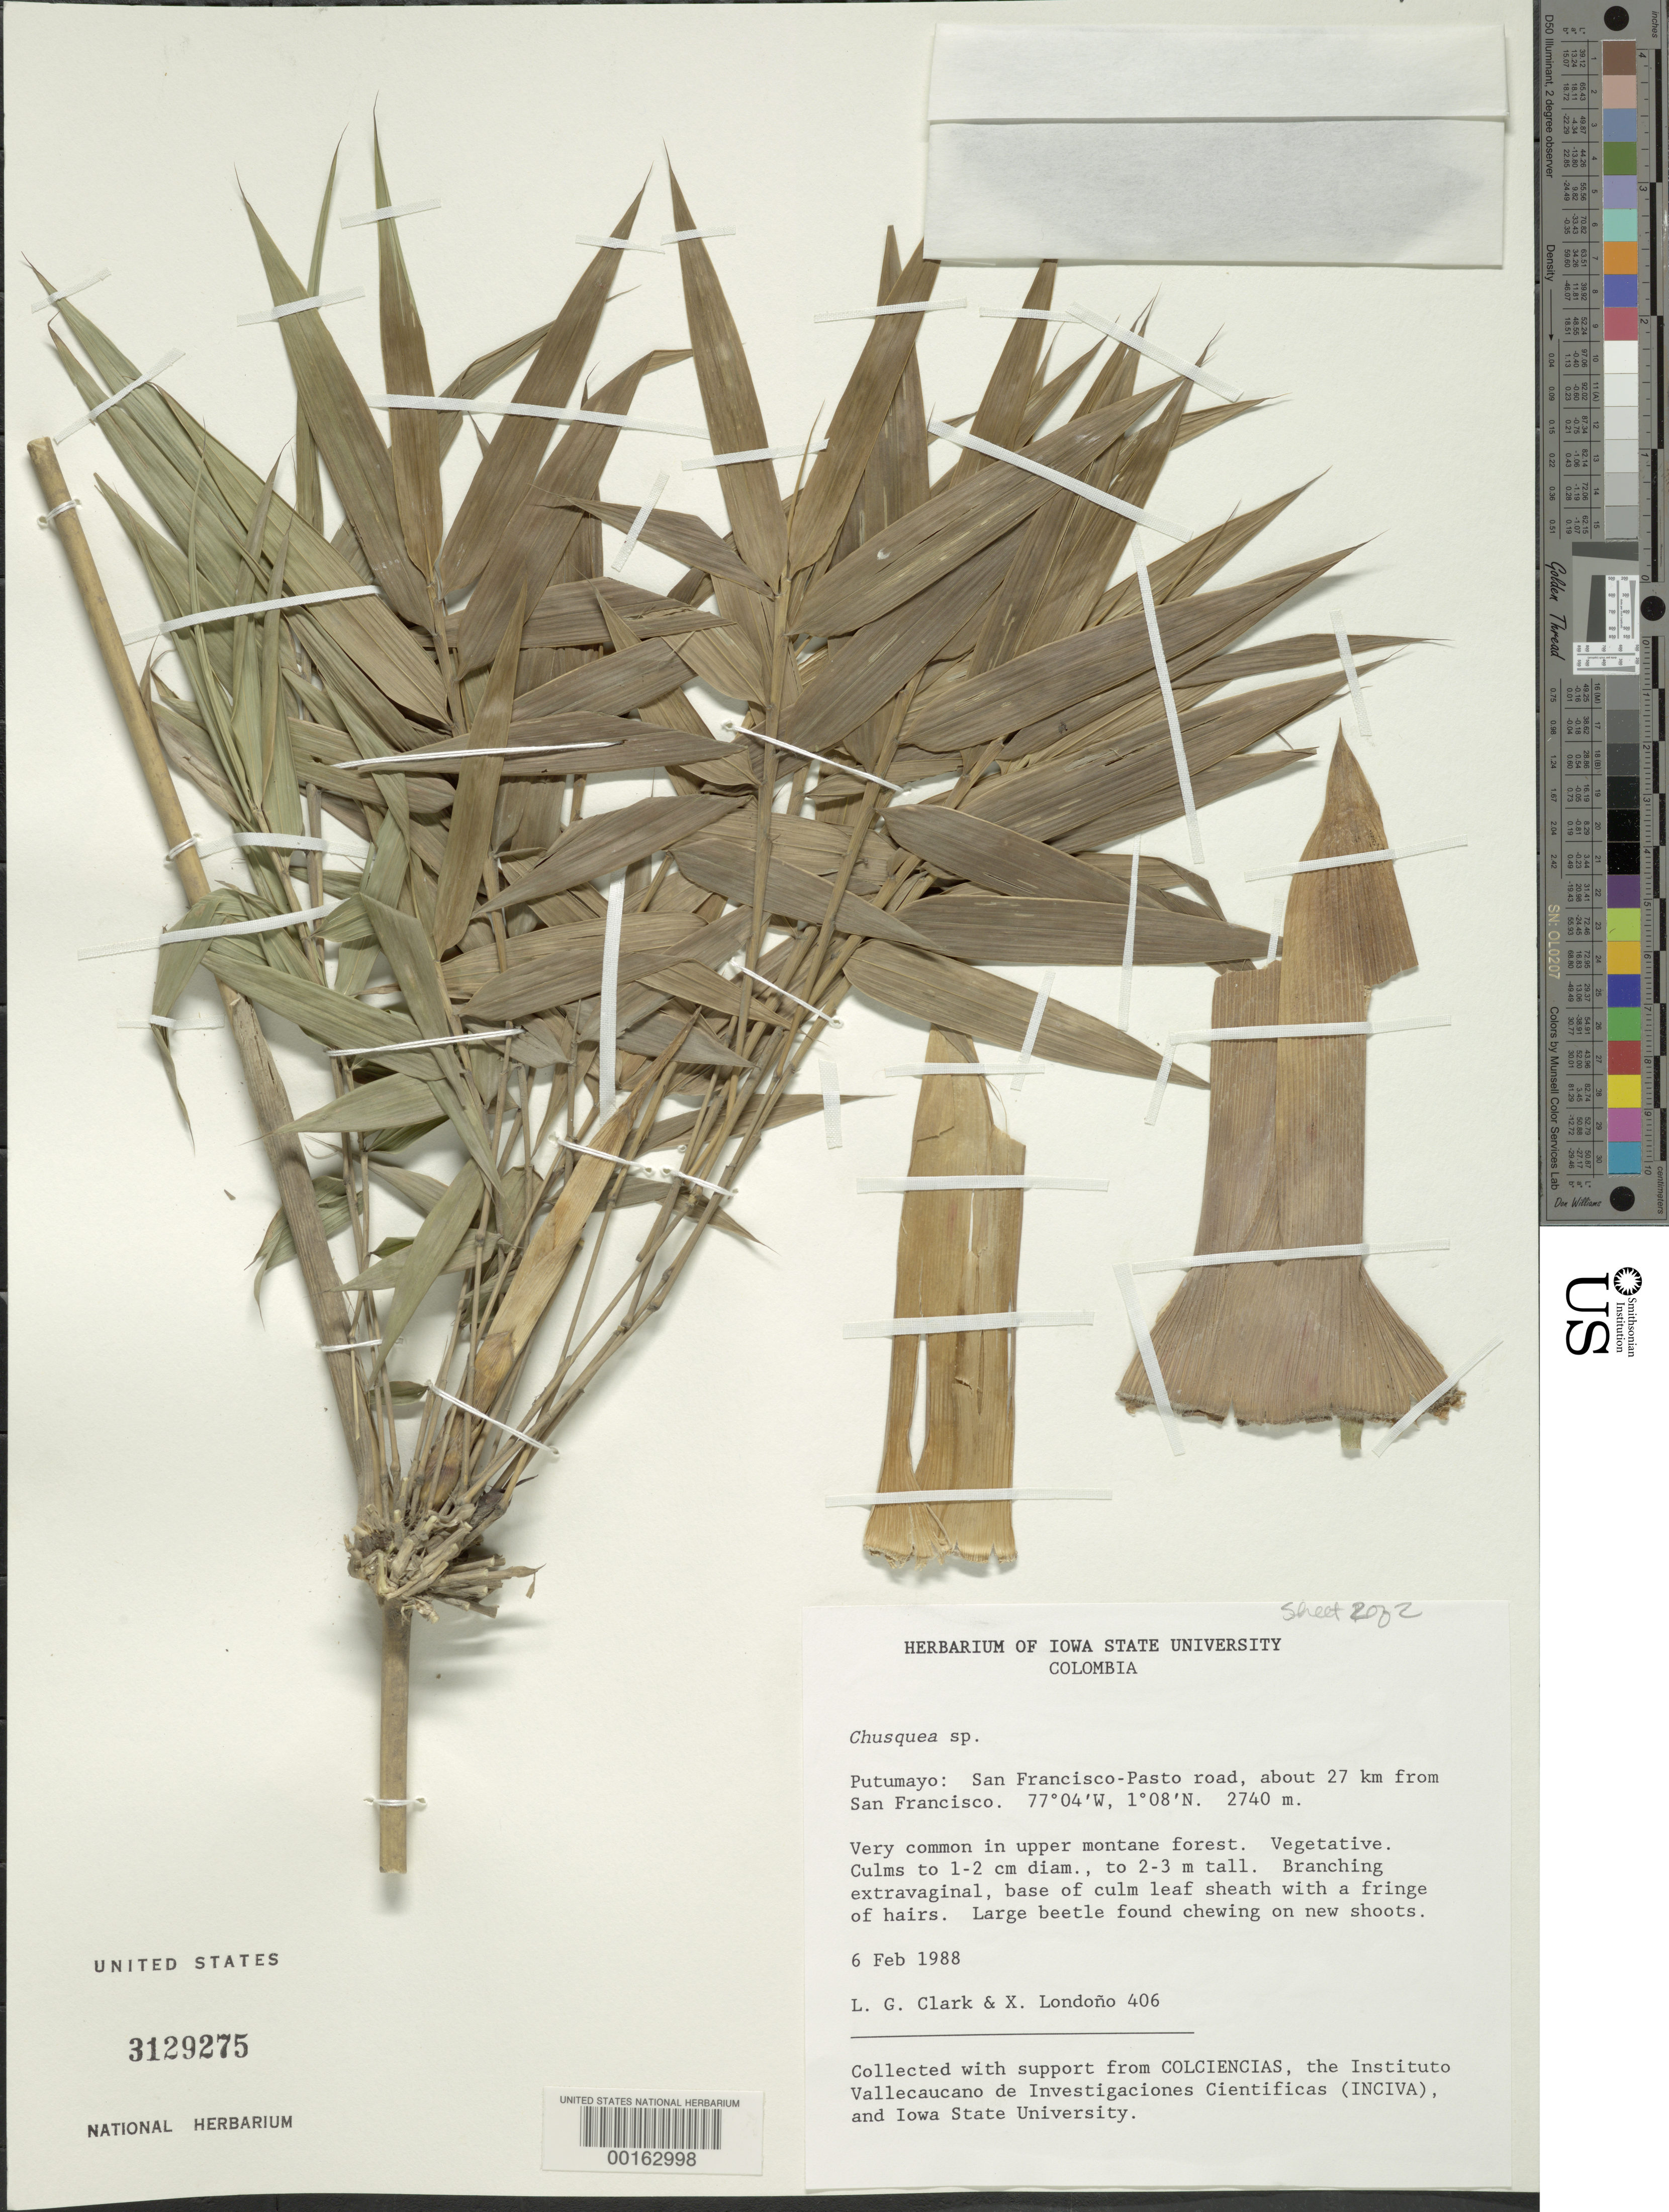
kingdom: Plantae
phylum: Tracheophyta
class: Liliopsida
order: Poales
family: Poaceae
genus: Chusquea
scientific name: Chusquea sp.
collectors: L. G. Clark & X. Londoño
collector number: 406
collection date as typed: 06 Feb 1988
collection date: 1988-02-06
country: Colombia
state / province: Putumayo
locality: San Francisco-Pasto road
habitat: In upper montane forest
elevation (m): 2740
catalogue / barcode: US 3129275